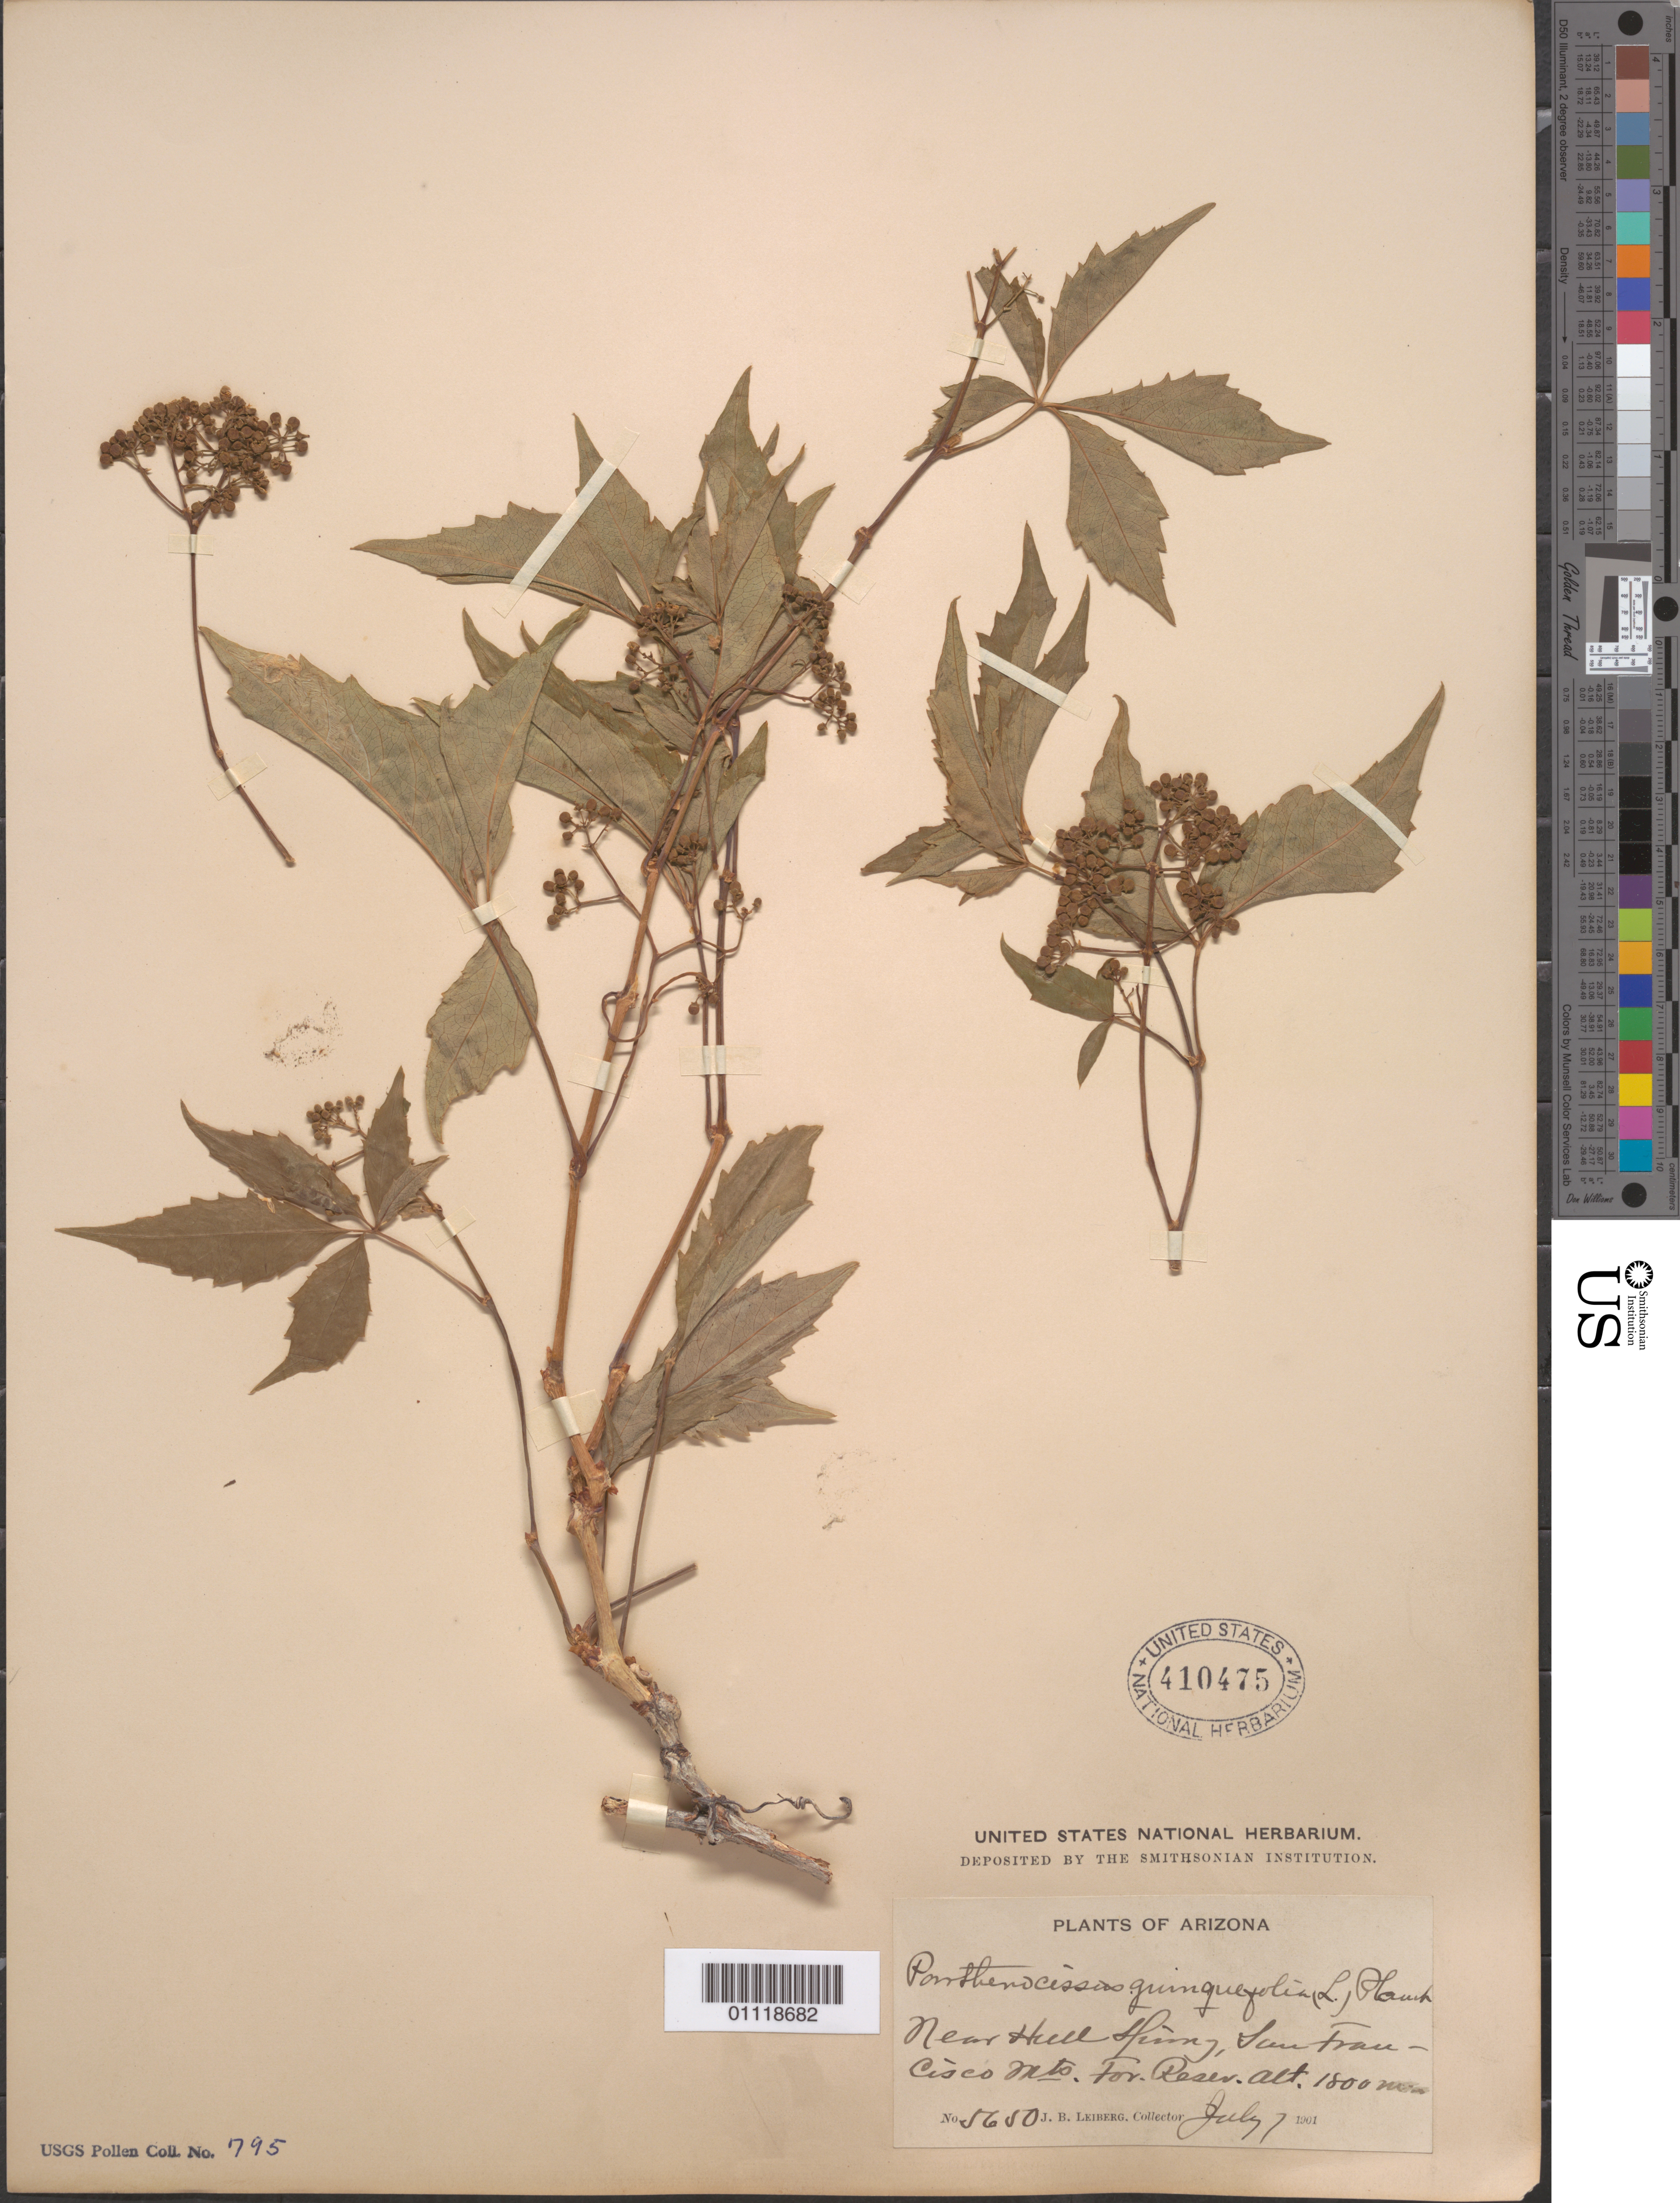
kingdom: Plantae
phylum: Tracheophyta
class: Magnoliopsida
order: Vitales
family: Vitaceae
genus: Parthenocissus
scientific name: Parthenocissus vitacea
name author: (Knerr) Hitchc.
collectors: J. Leiberg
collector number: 5650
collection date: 1901-07-07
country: United States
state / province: Arizona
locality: Near Spring Hill, San Francisco Mts.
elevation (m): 1800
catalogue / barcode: US 410475